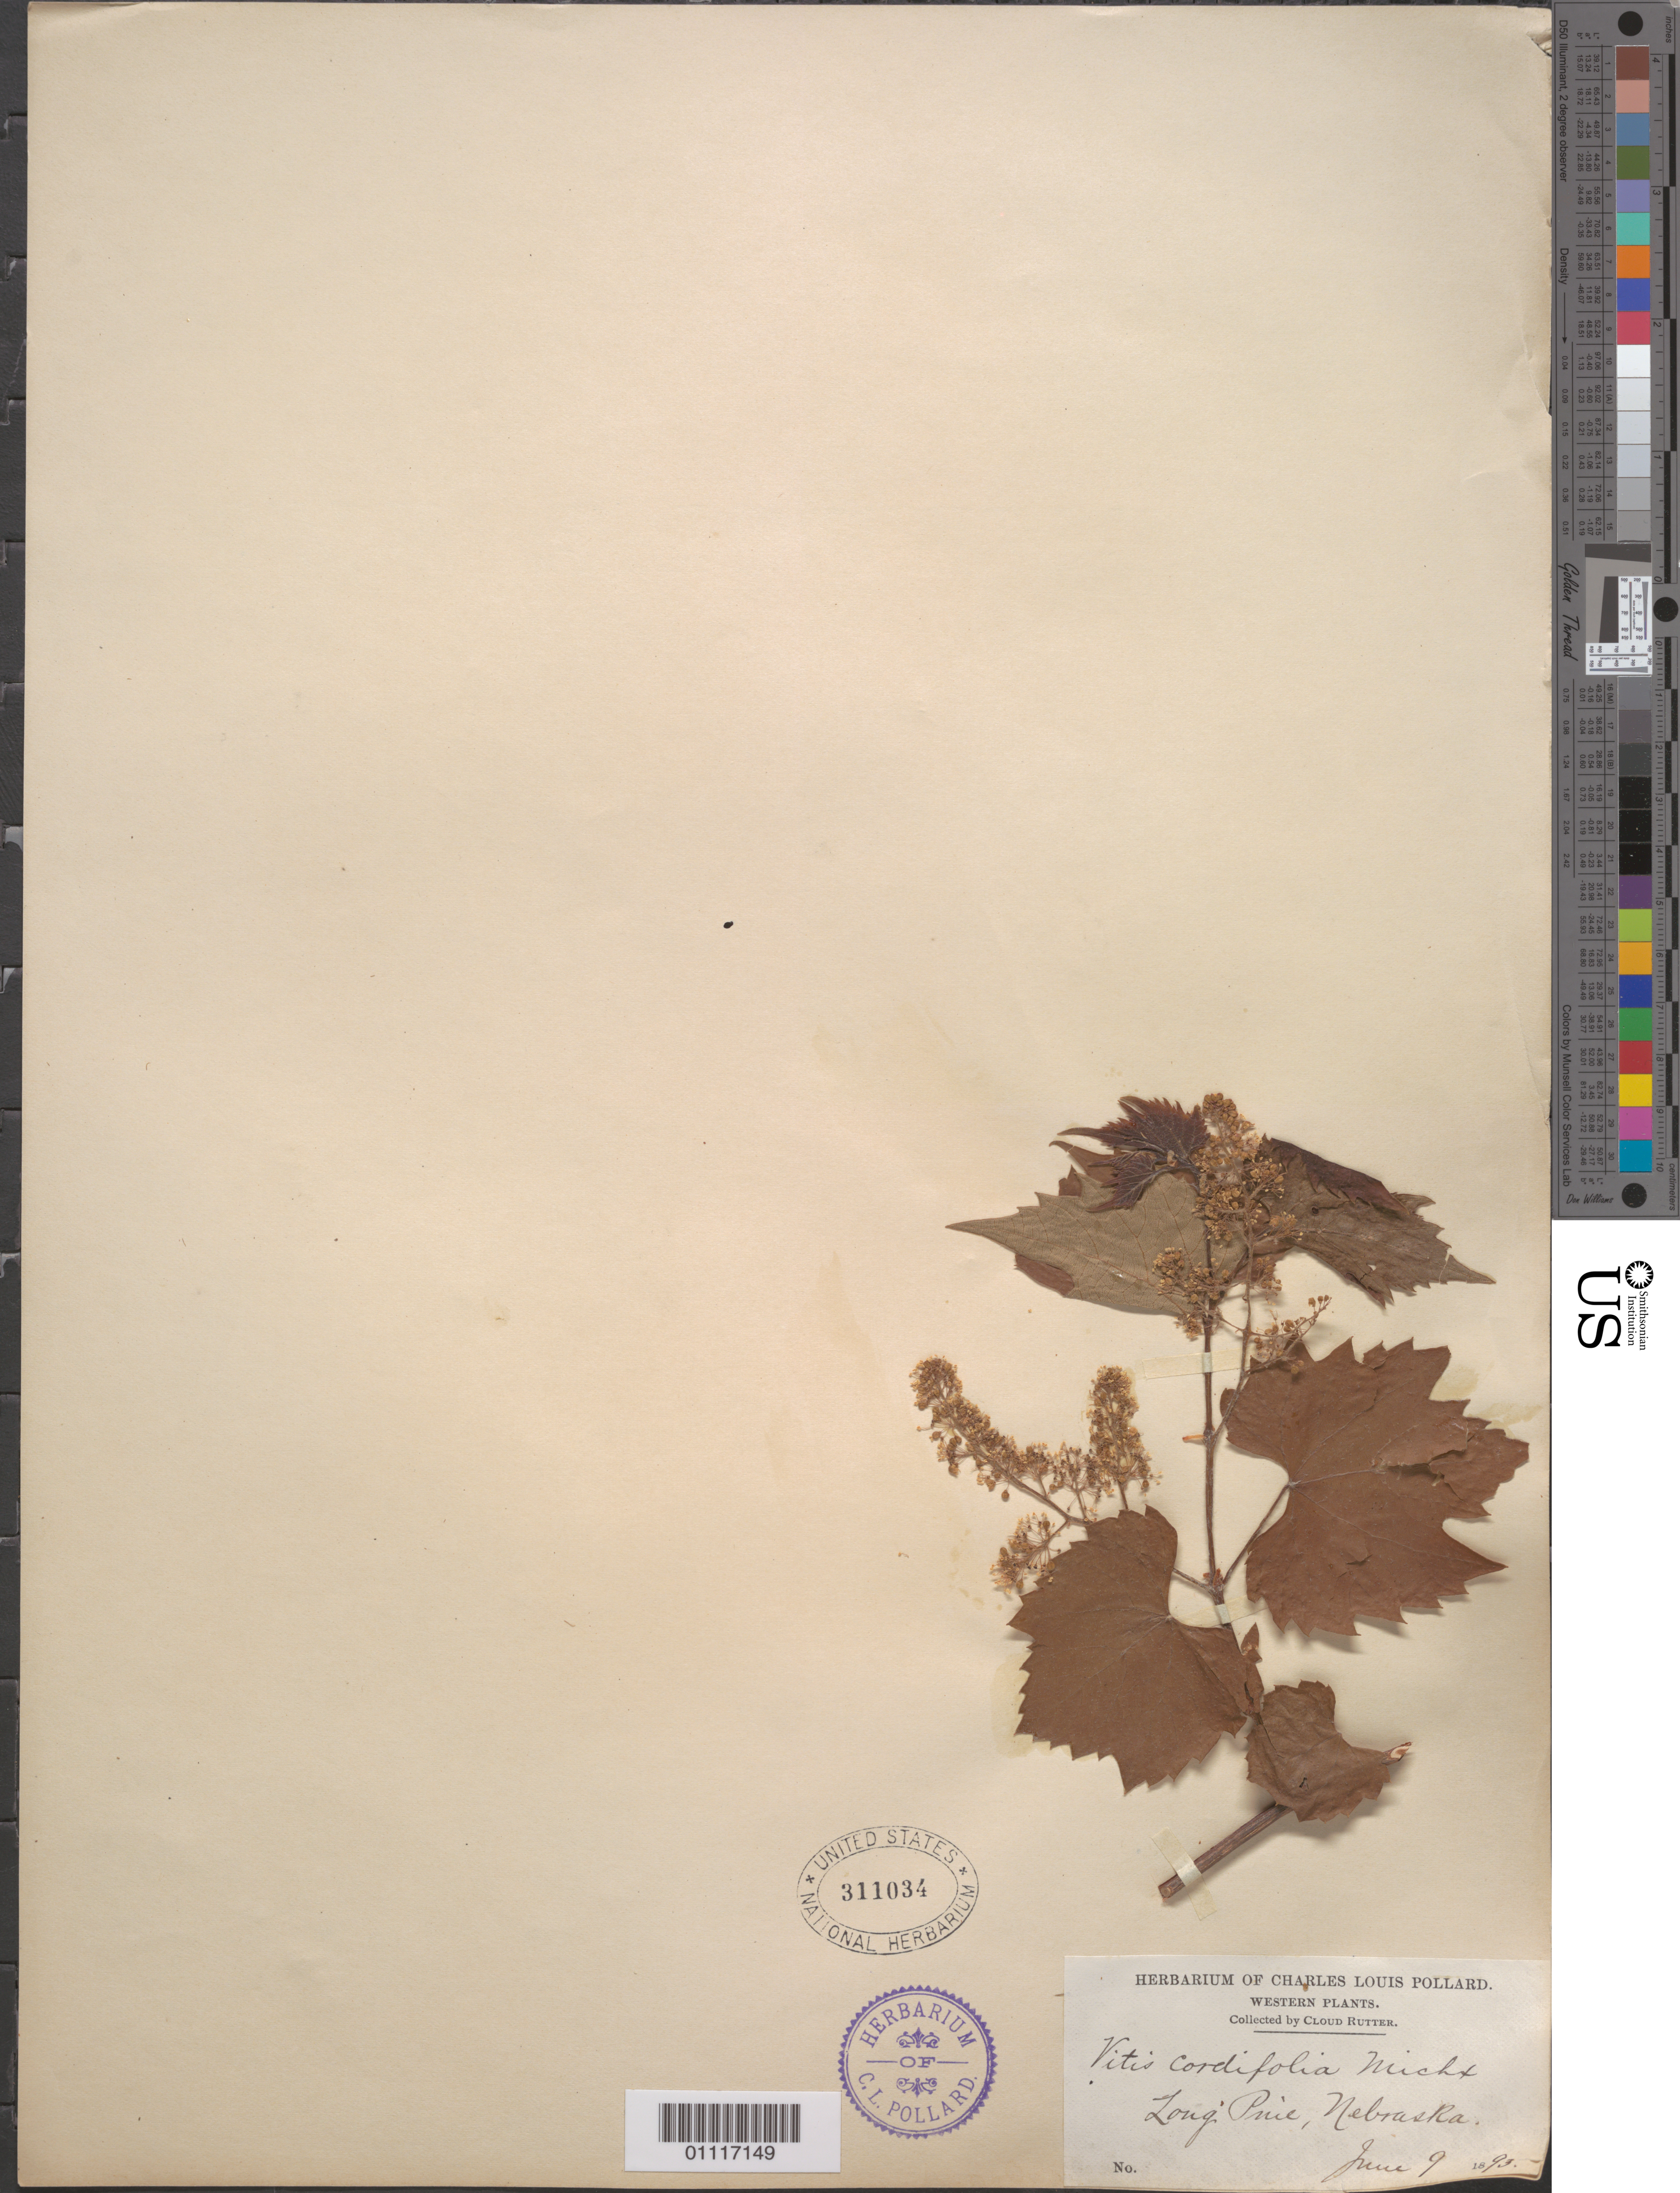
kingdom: Plantae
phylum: Tracheophyta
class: Magnoliopsida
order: Vitales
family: Vitaceae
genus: Vitis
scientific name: Vitis cordifolia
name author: Michx.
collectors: C. Rutter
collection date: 1893-06-09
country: United States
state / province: Nebraska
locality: Long Pine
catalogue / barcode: US 311034